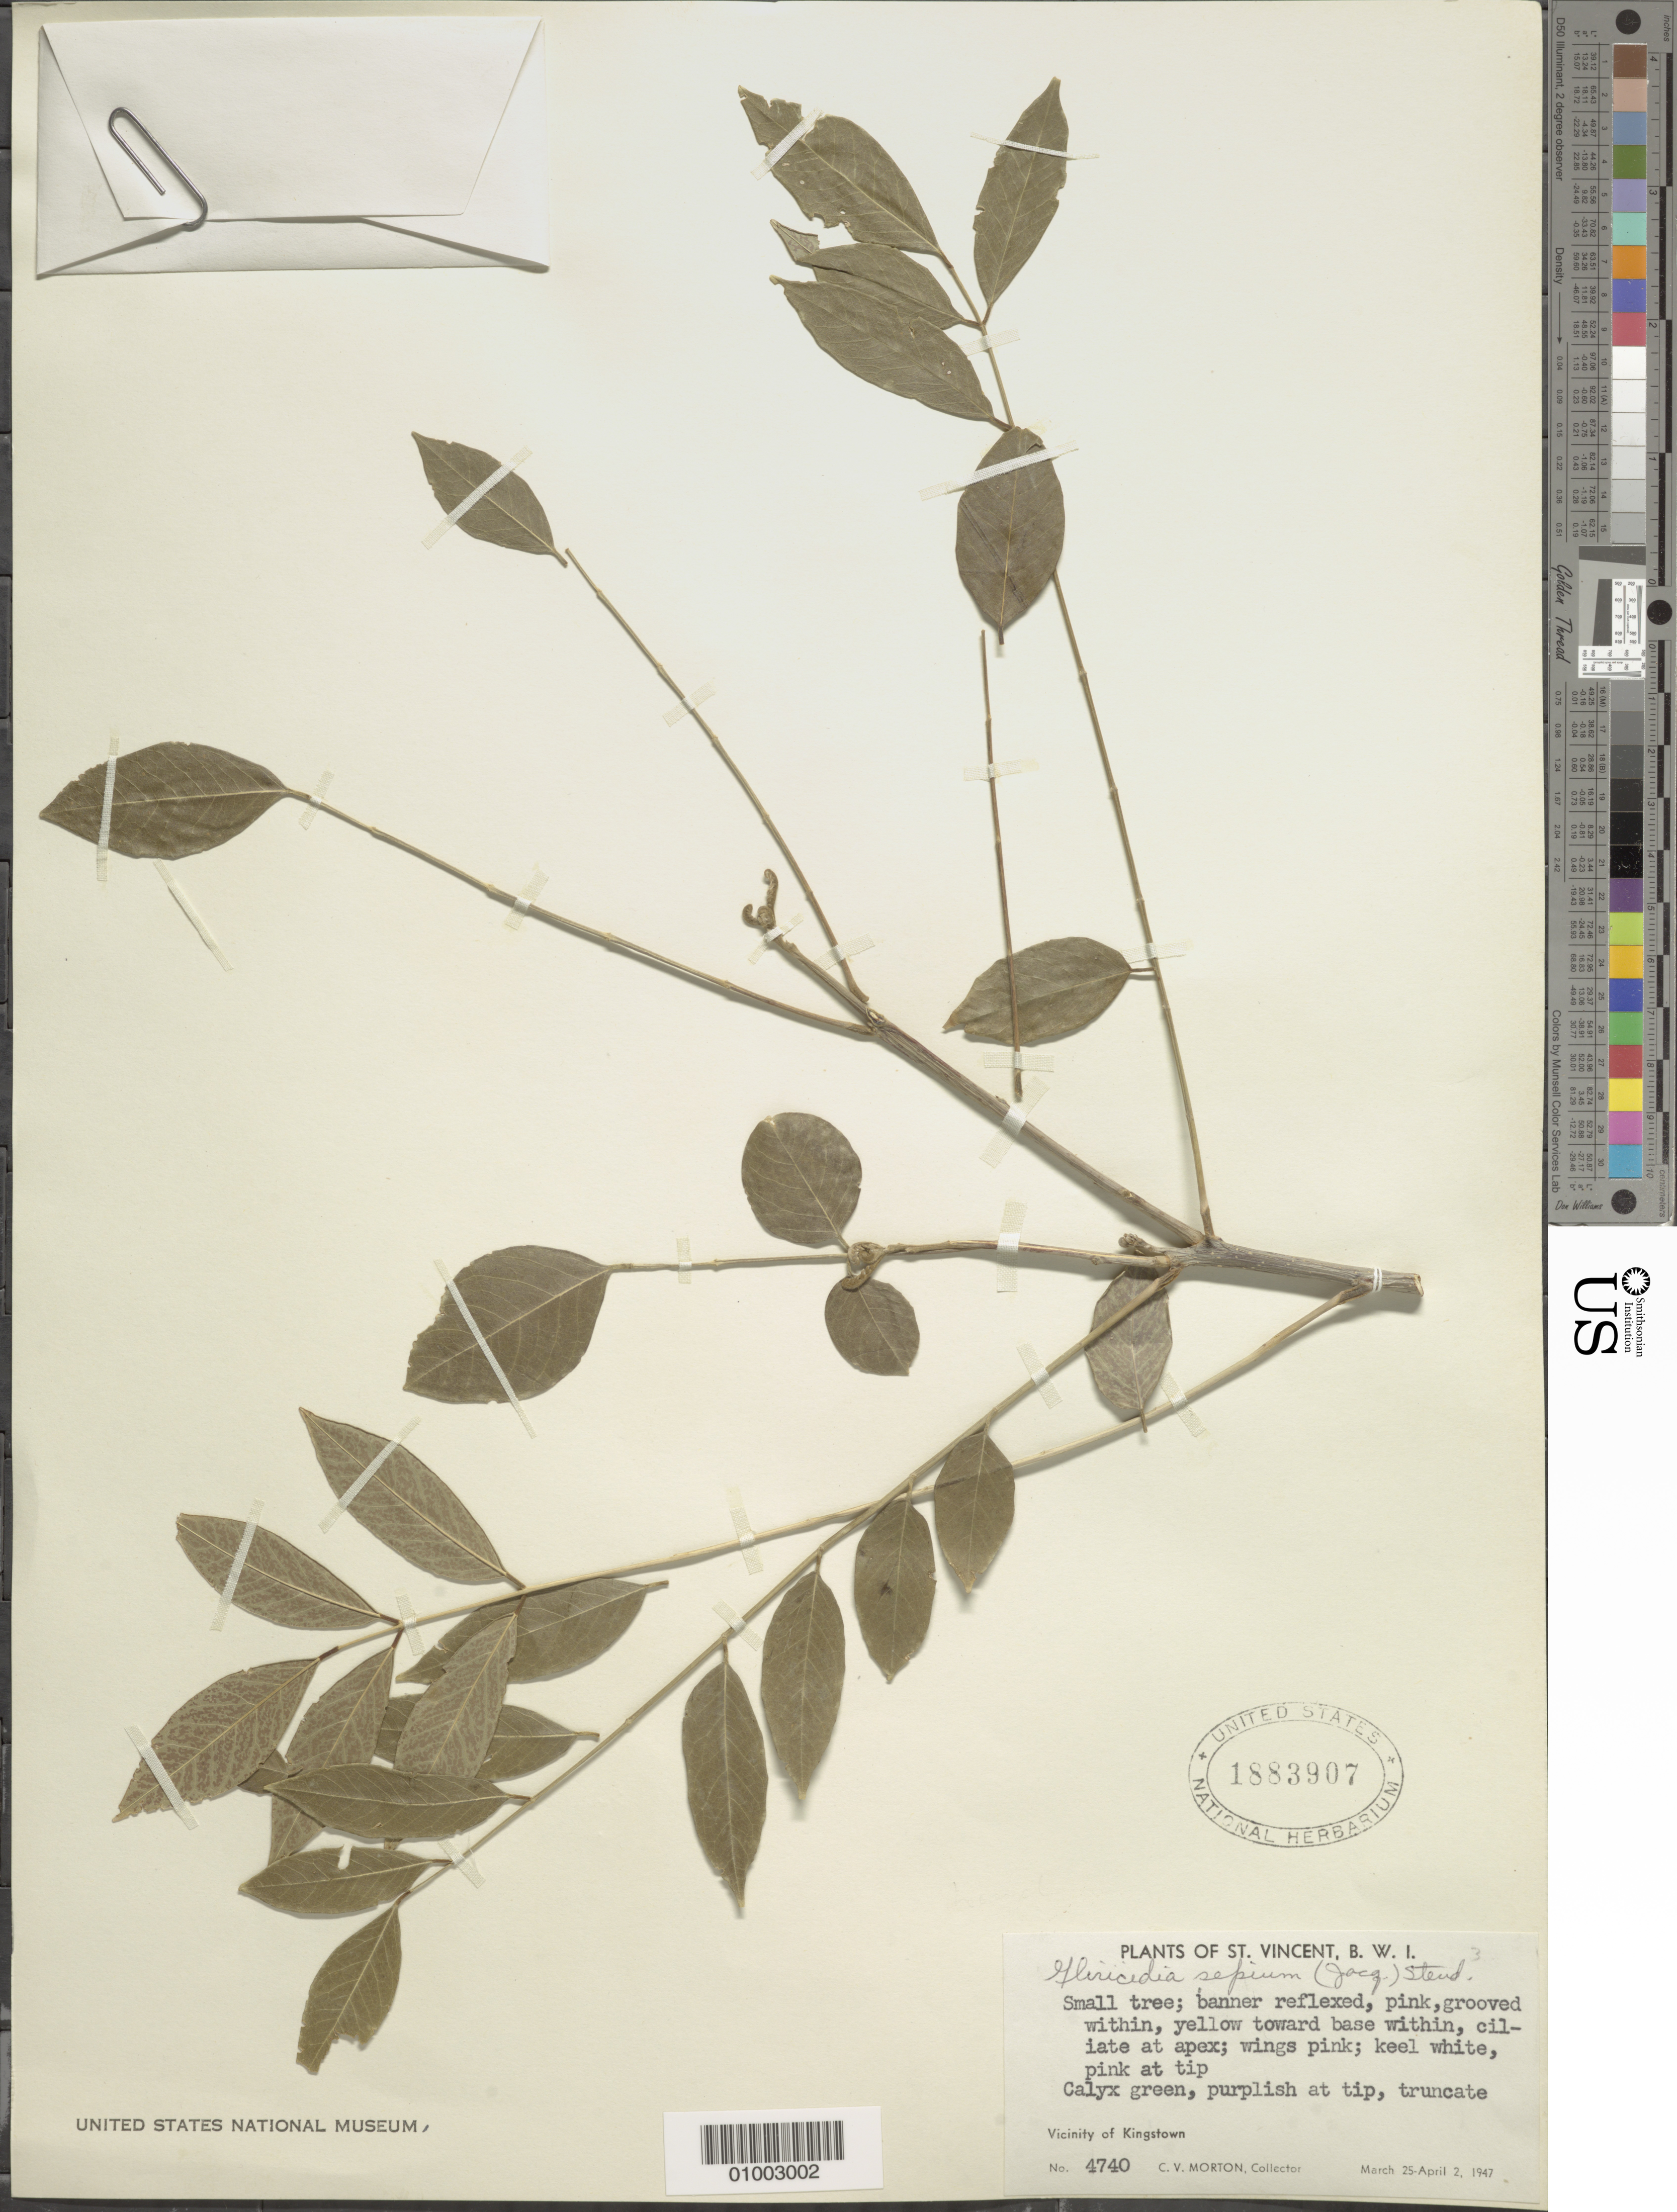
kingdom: Plantae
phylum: Tracheophyta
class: Magnoliopsida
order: Fabales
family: Fabaceae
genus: Gliricidia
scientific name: Gliricidia sepium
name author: (Jacq.) Kunth ex Walp.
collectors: C. V. Morton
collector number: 4740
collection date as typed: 25 Mar 1947 to 02 Apr 1947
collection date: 1947-03-25/1947-04-02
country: St. Vincent - Grenadines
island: St. Vincent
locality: Vicinity of Kingstown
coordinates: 0 N, 0 E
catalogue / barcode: US 1883907